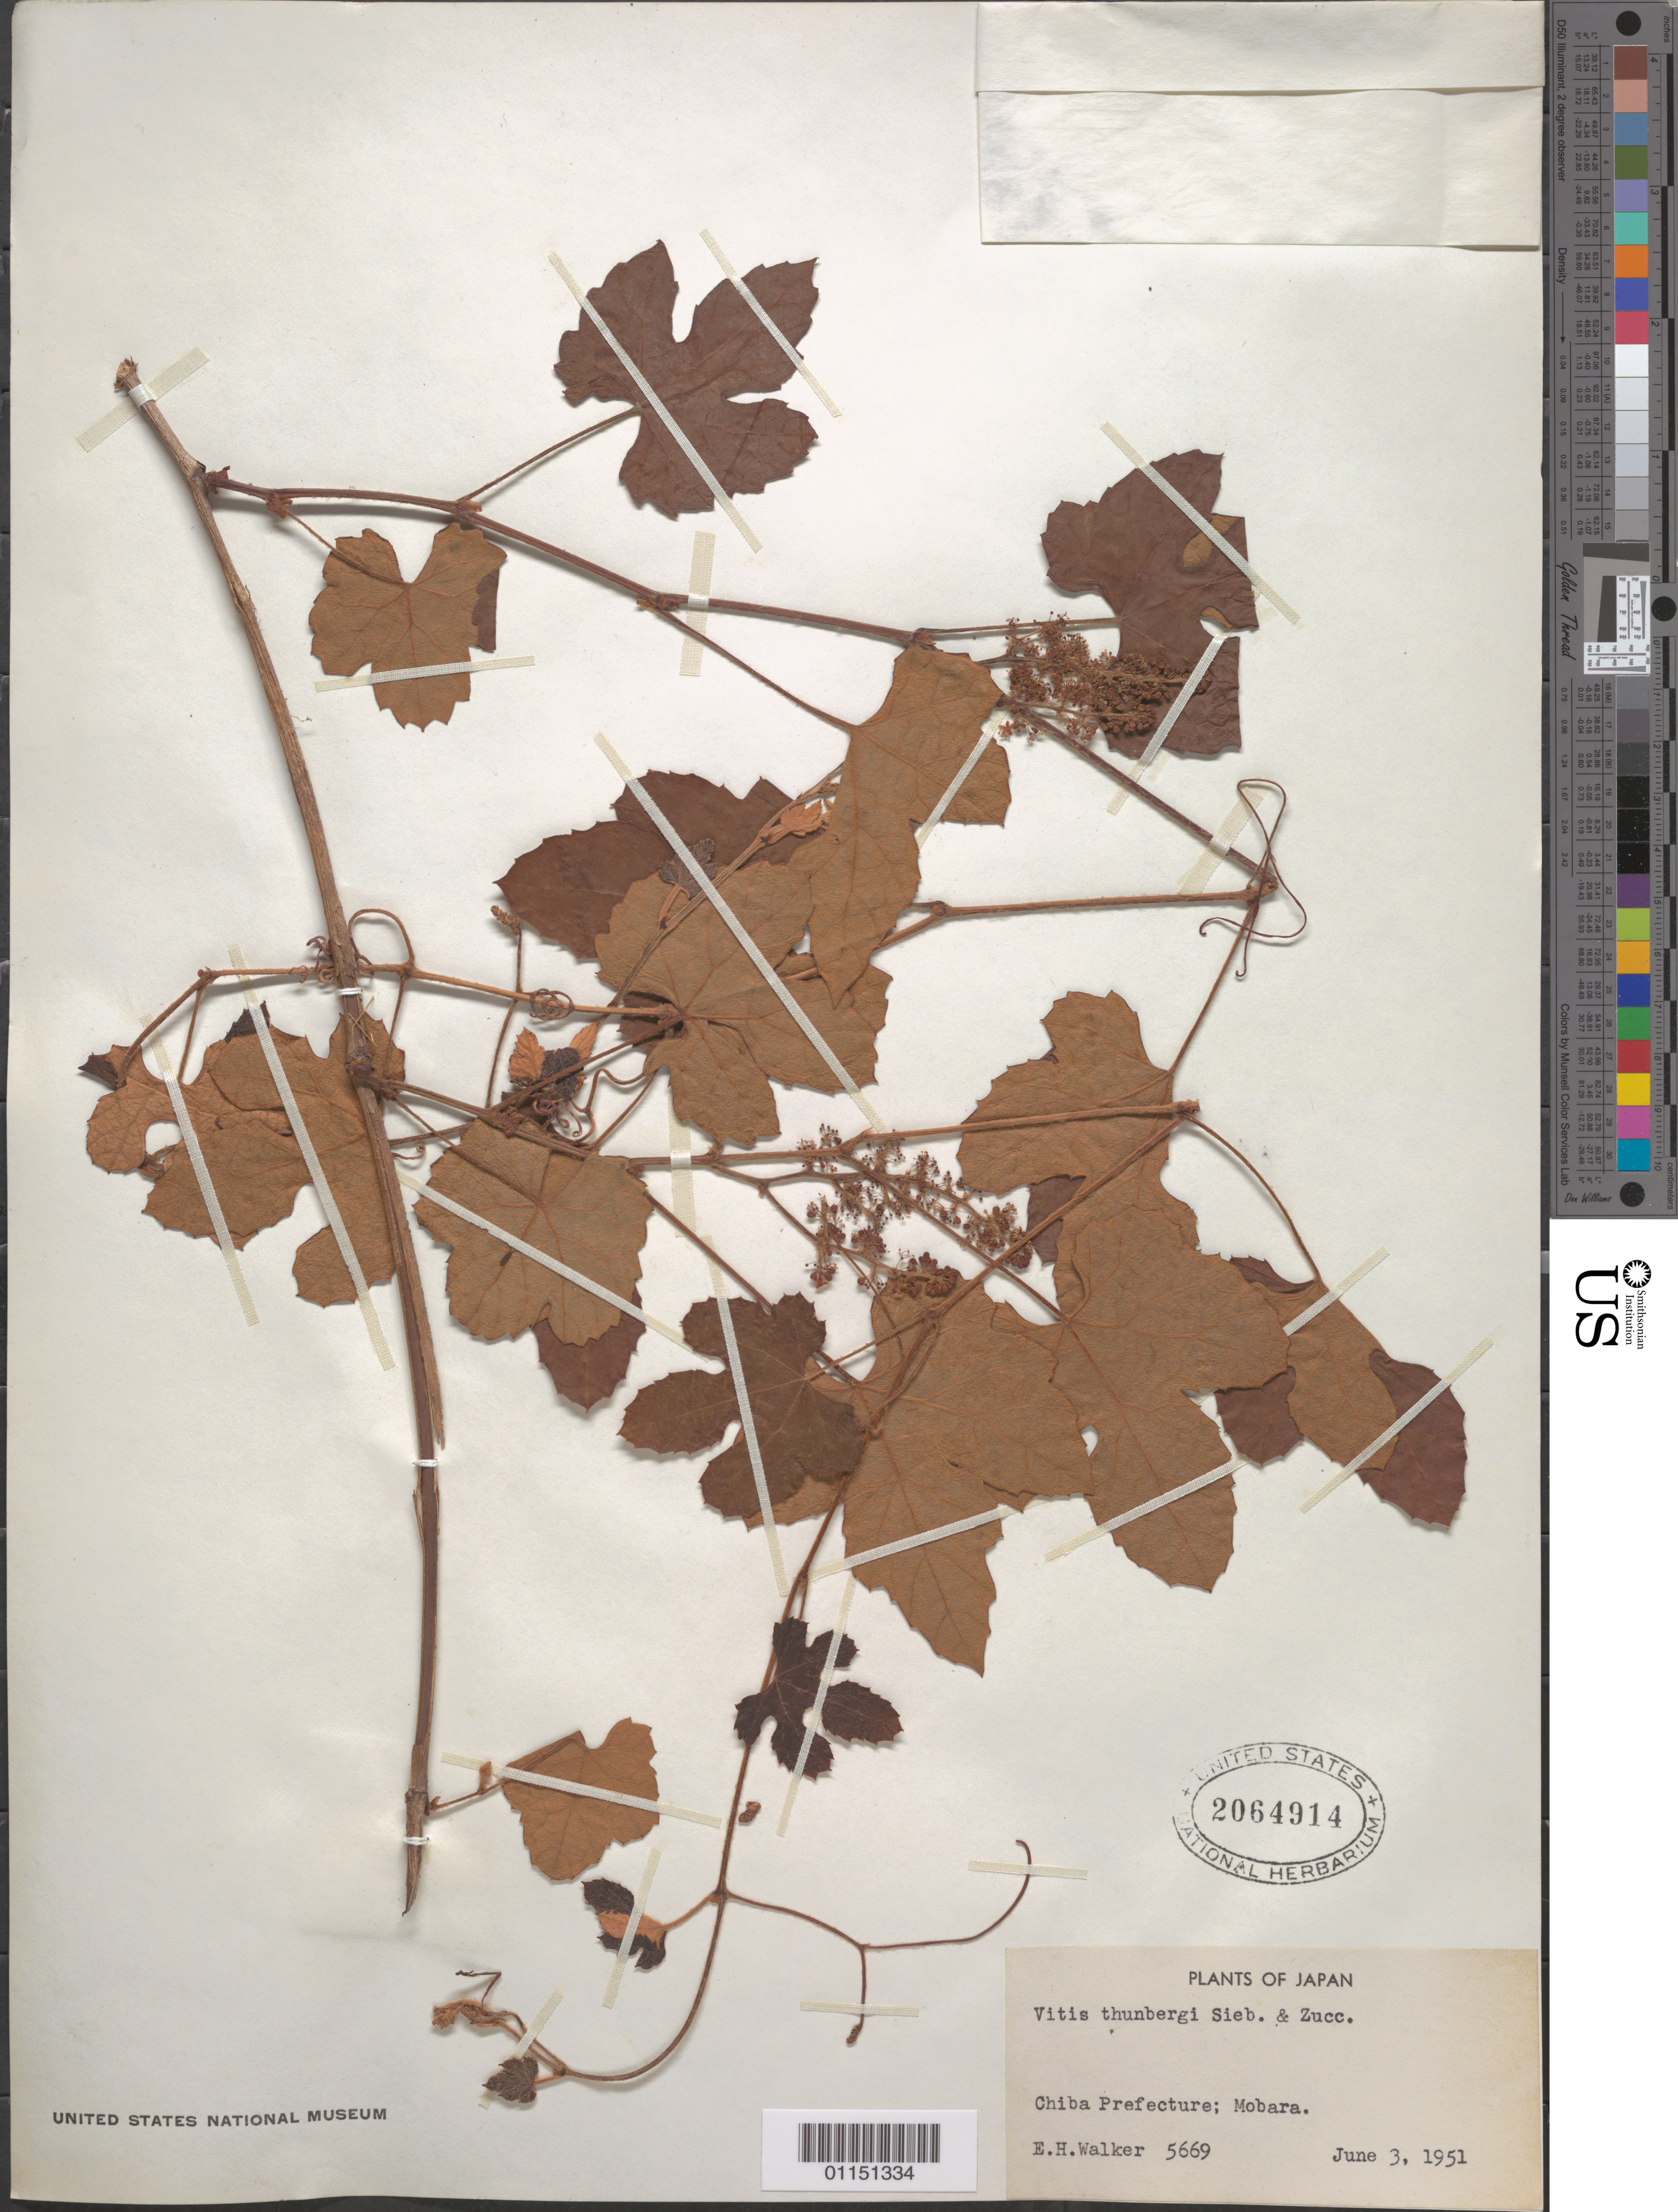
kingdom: Plantae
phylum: Tracheophyta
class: Magnoliopsida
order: Vitales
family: Vitaceae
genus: Vitis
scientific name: Vitis thunbergii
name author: Siebold & Zucc.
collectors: E. H. Walker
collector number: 5669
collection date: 1951-06-03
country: Japan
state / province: Tiba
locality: Mobara.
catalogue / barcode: US 2064914